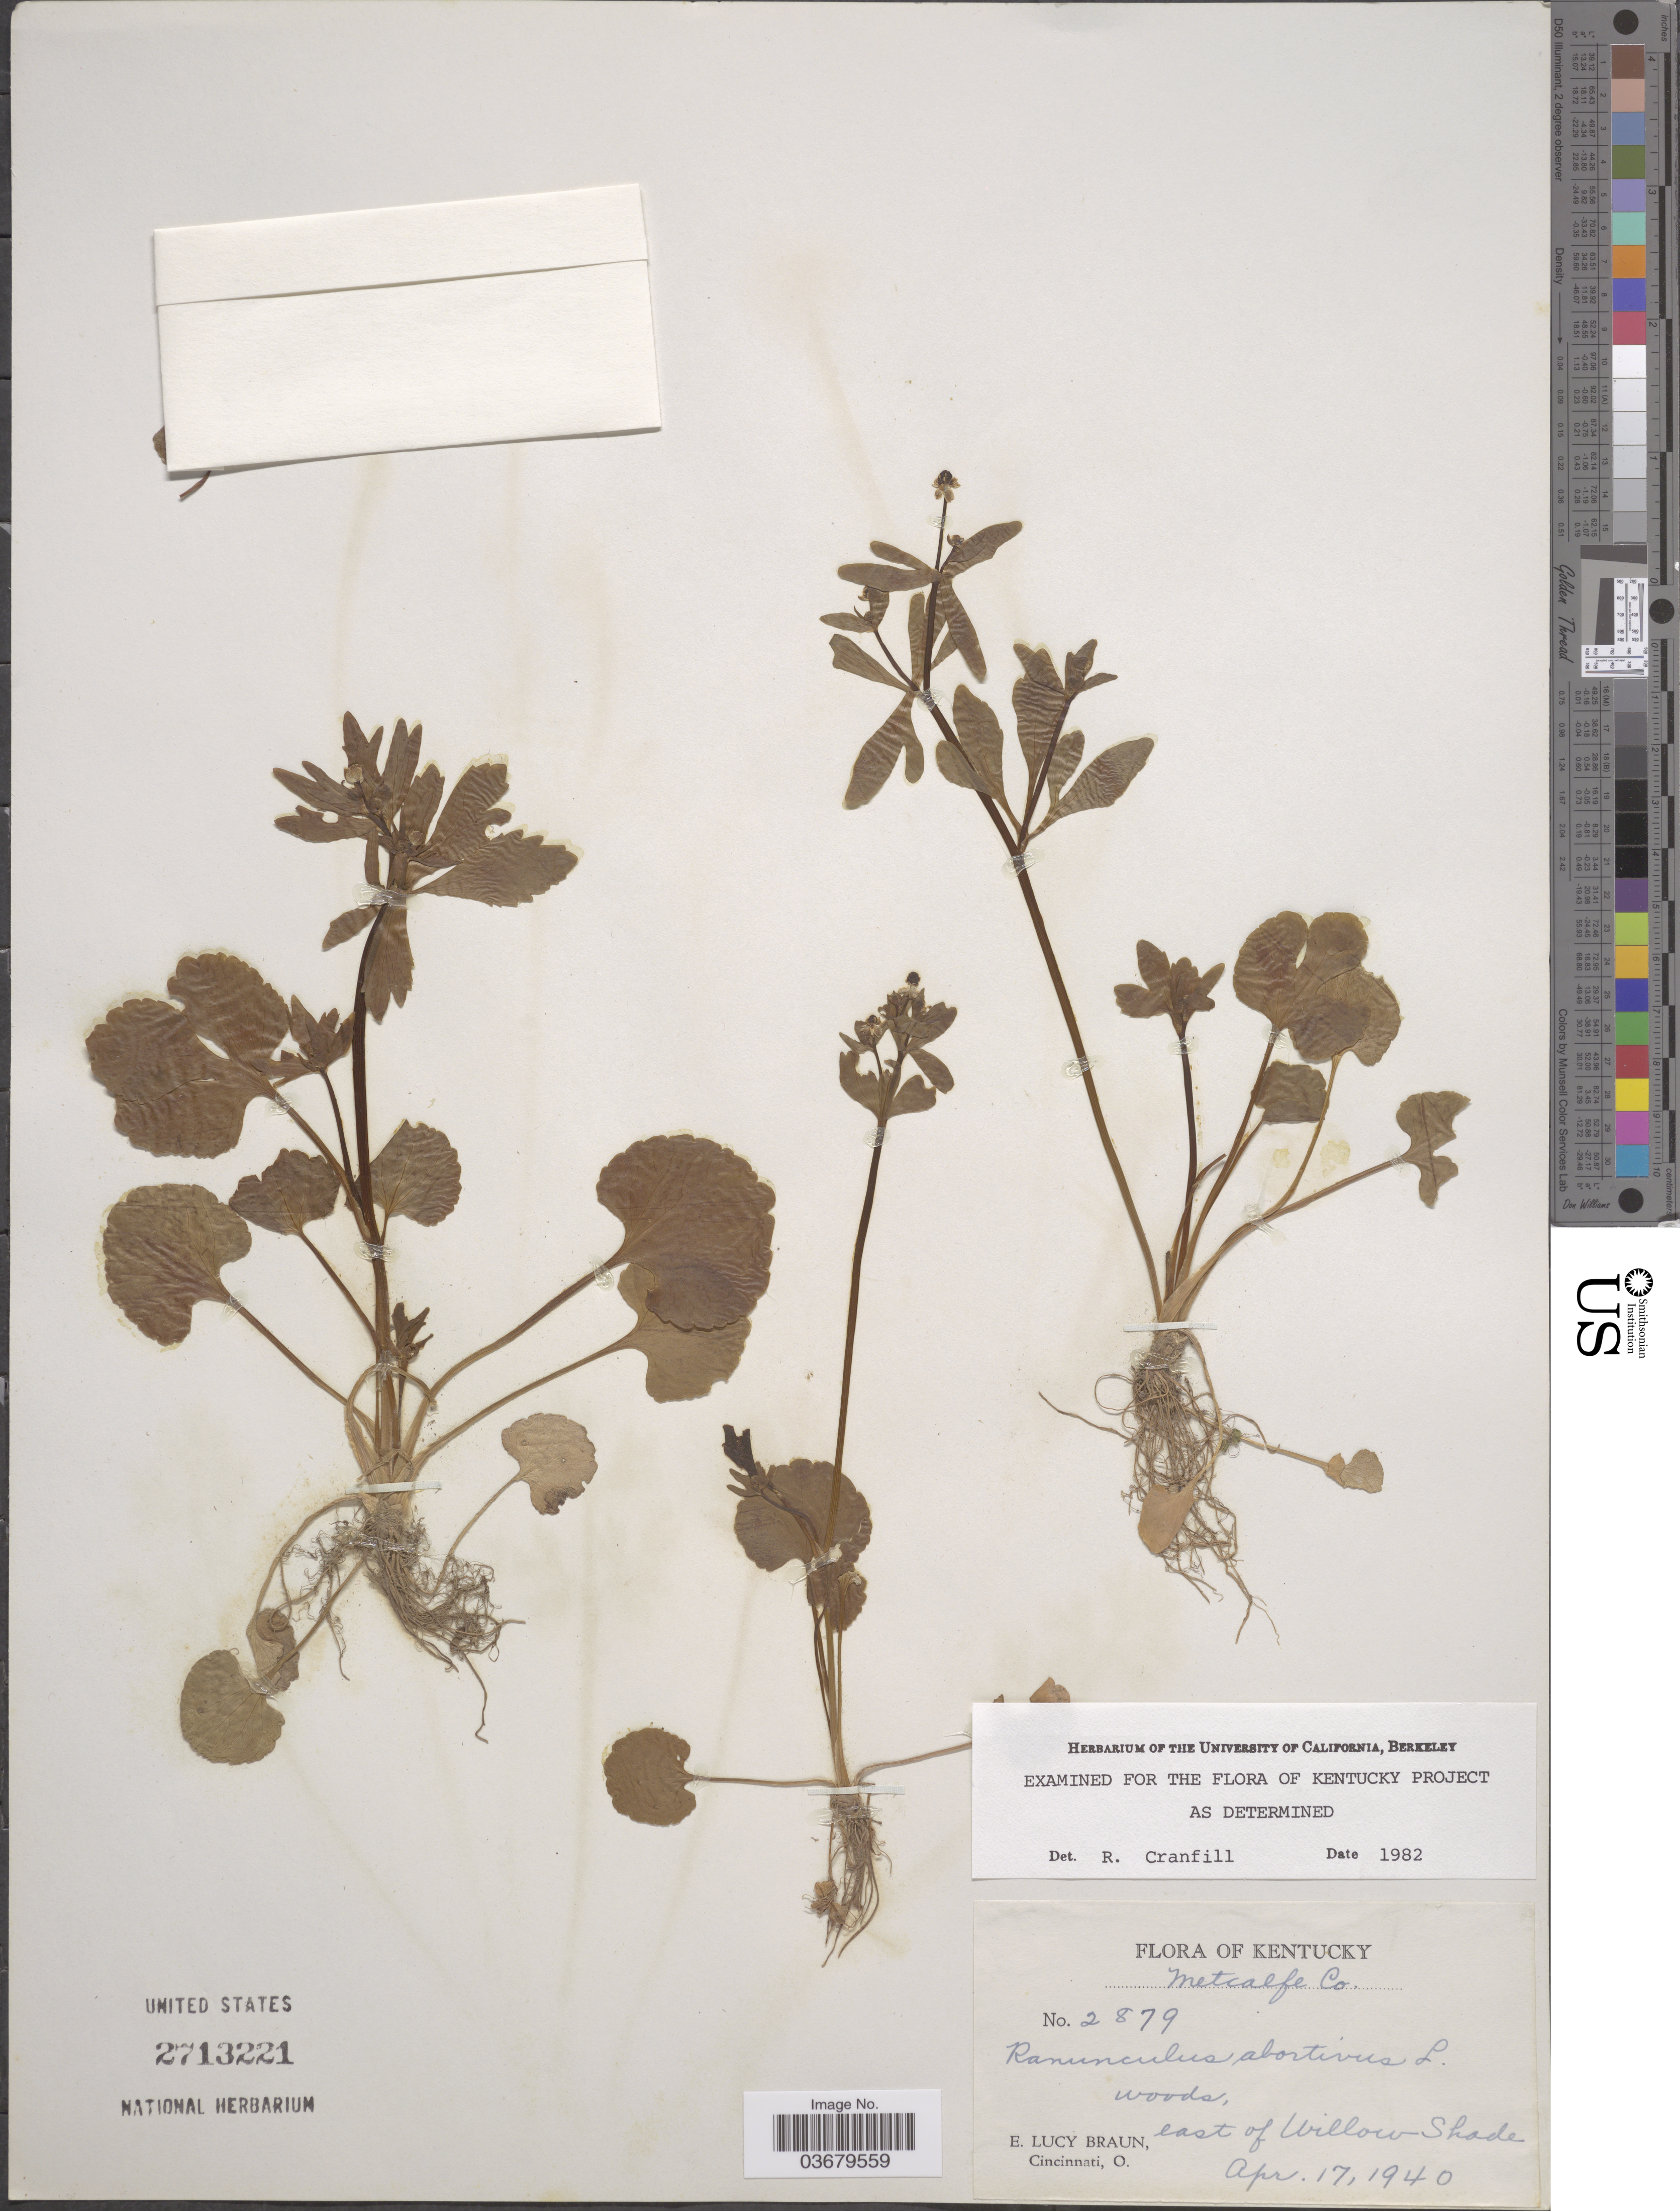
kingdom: Plantae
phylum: Tracheophyta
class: Magnoliopsida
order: Ranunculales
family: Ranunculaceae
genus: Ranunculus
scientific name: Ranunculus abortivus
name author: L.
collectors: E. L. Braun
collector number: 2879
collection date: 1940-04-17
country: United States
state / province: Kentucky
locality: Metcalfe Co. East of Willow Shade.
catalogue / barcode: US 2713221